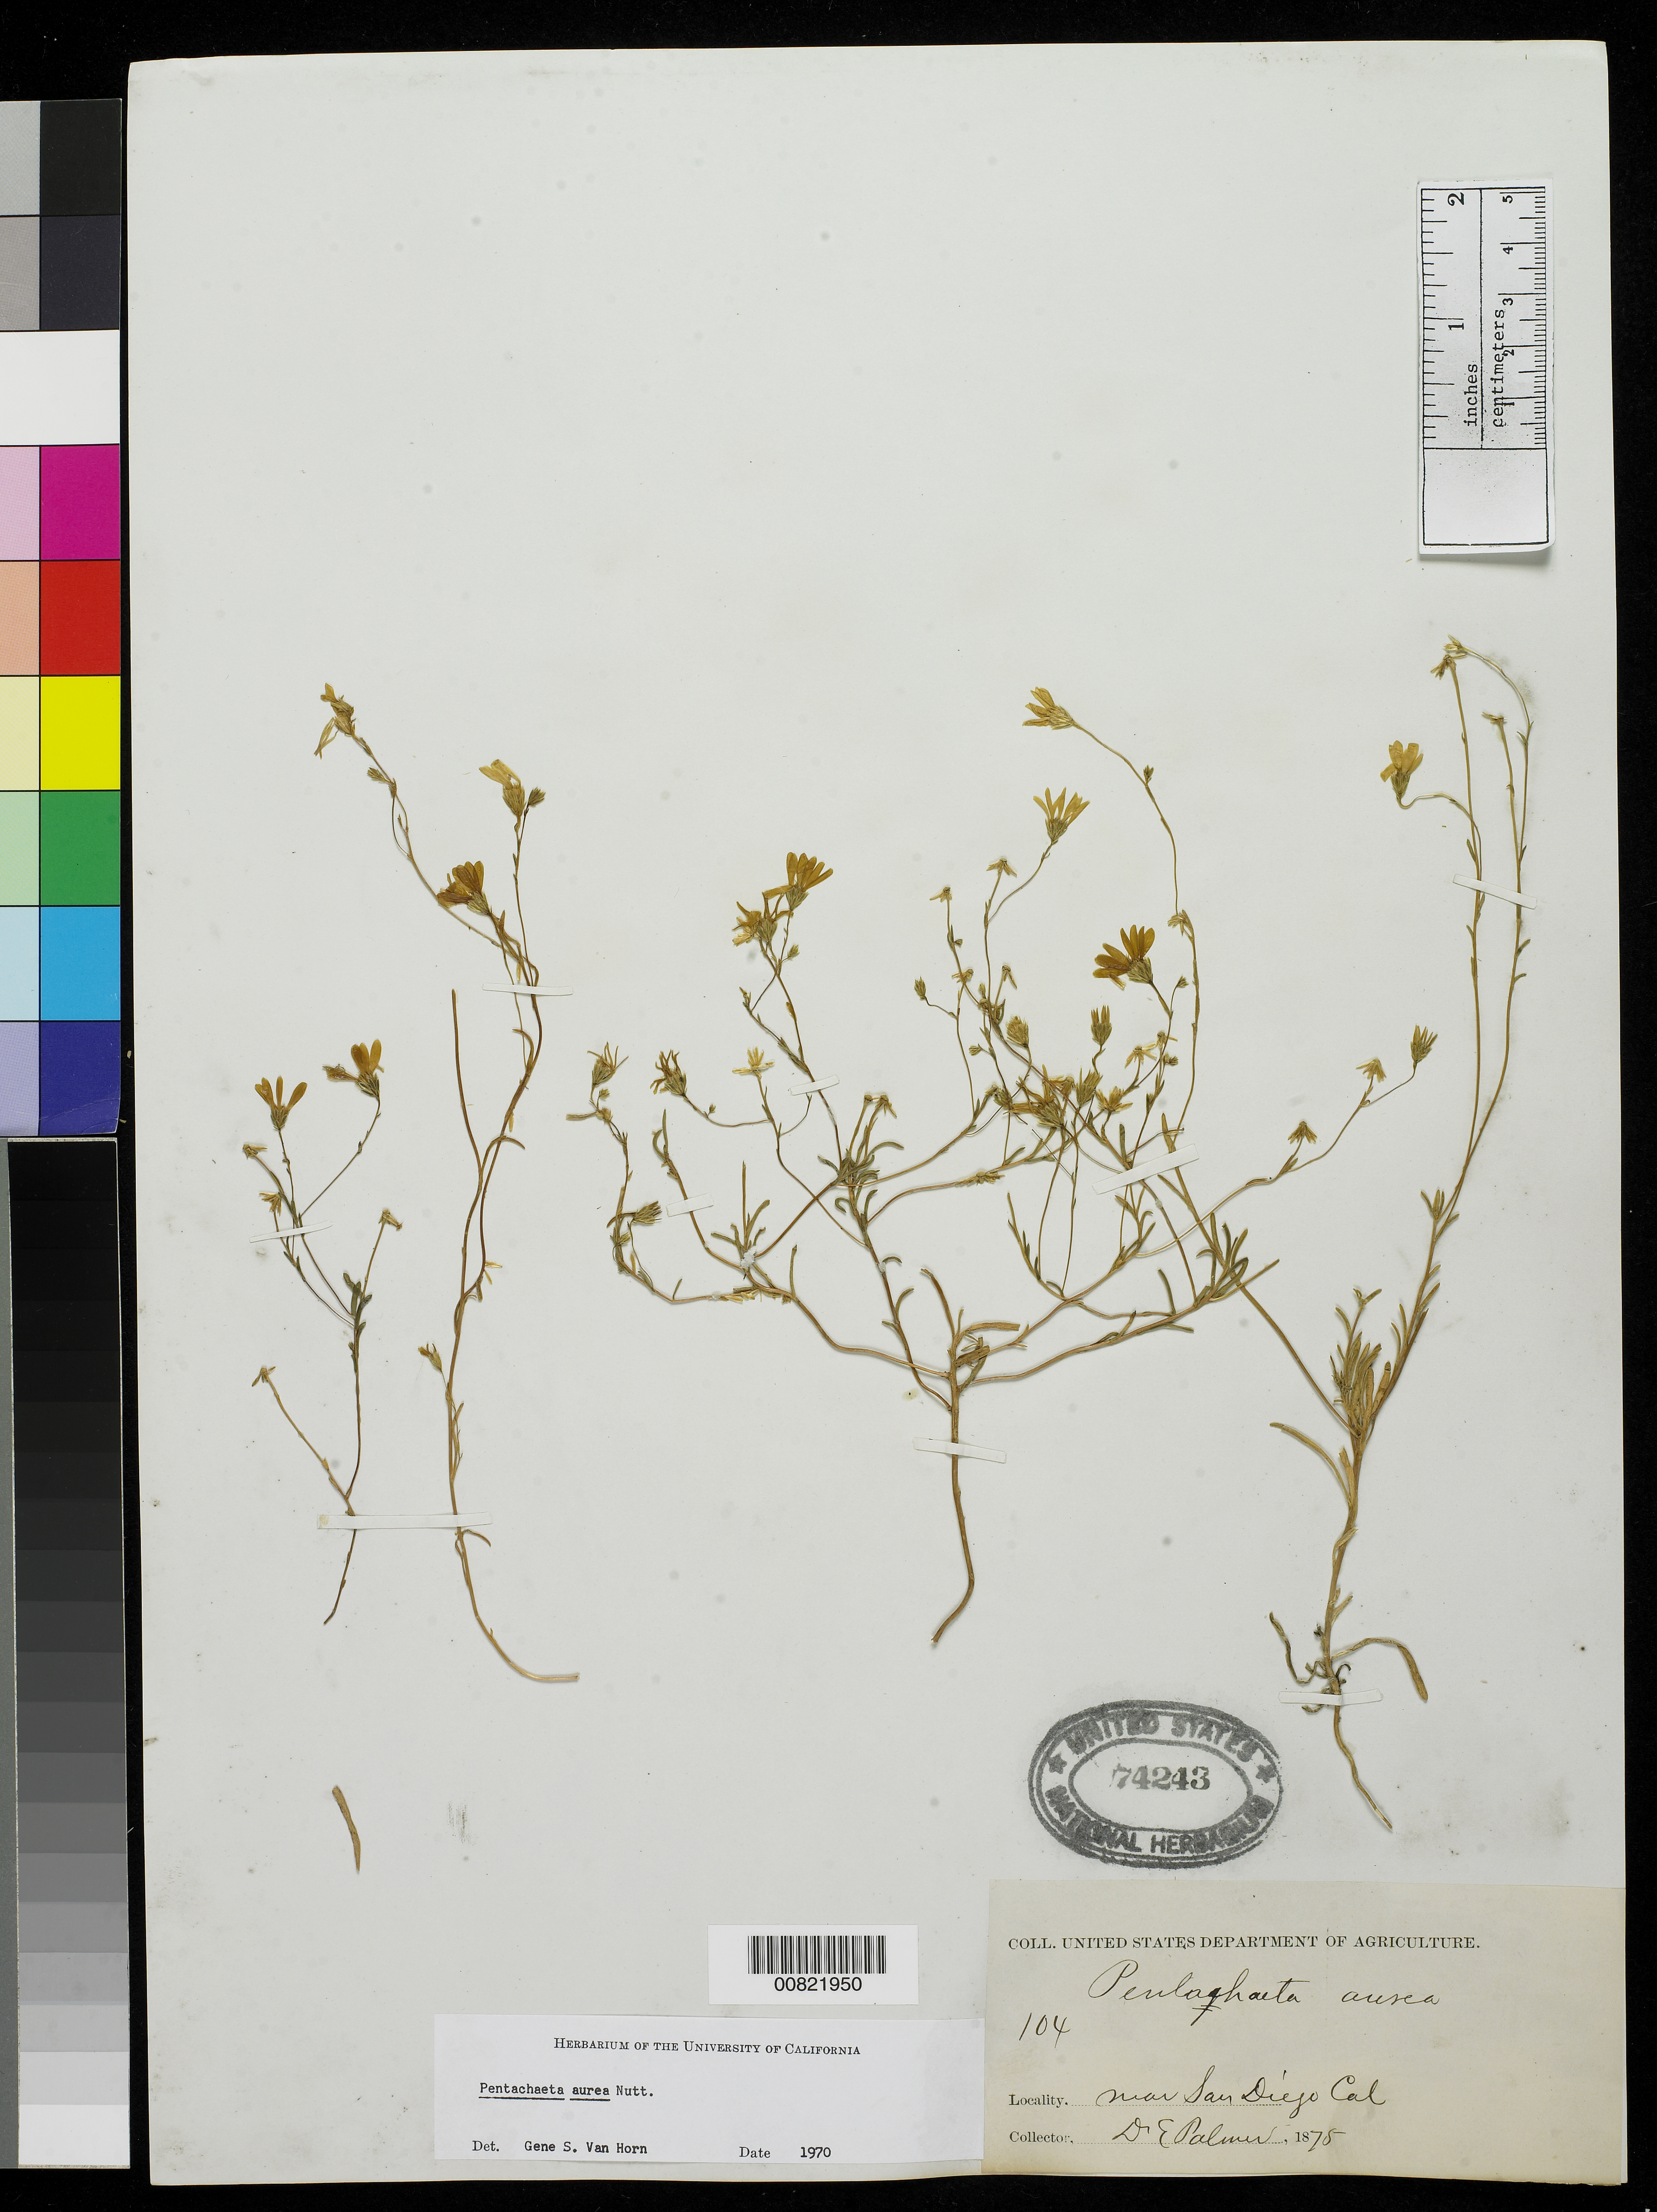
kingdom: Plantae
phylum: Tracheophyta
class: Magnoliopsida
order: Asterales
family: Asteraceae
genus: Pentachaeta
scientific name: Pentachaeta aurea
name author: Nutt.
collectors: E. Palmer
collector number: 104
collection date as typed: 1875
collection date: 1875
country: United States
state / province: California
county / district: San Diego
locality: Near San Diego, California.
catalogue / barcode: US 74243